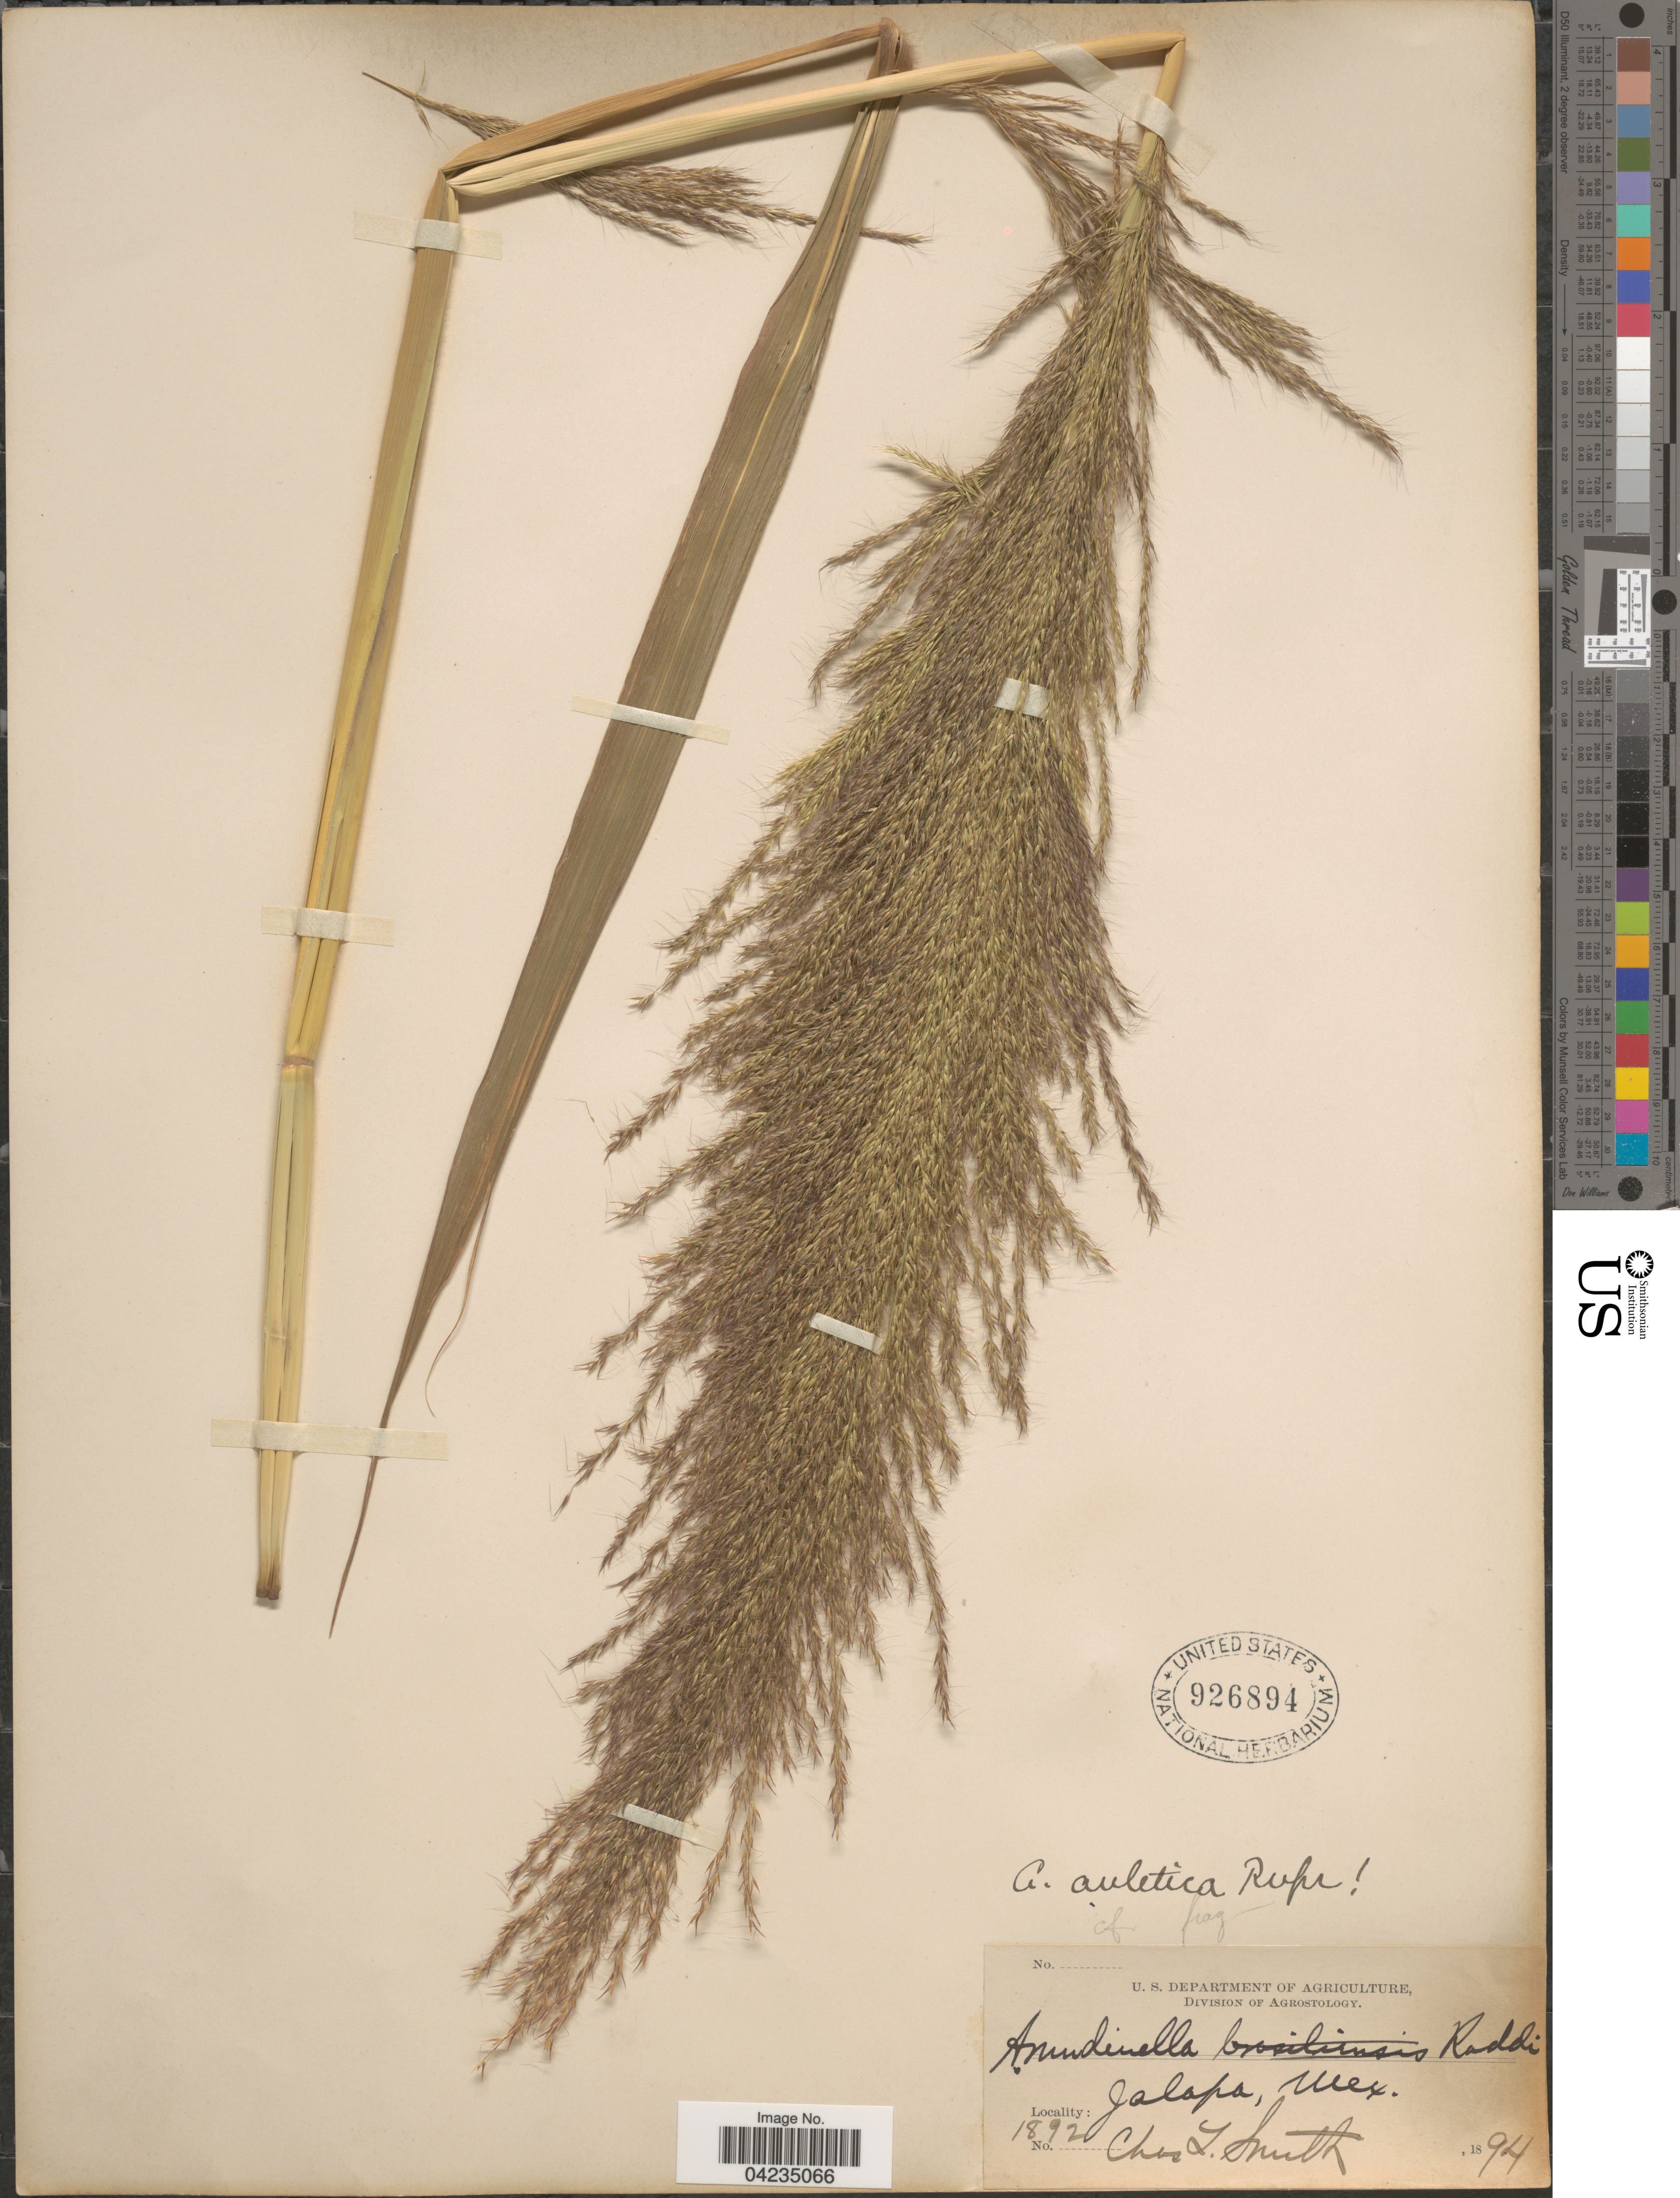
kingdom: Plantae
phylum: Tracheophyta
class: Liliopsida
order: Poales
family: Poaceae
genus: Arundinella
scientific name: Arundinella deppeana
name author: Nees ex Steud.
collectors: C. L. Smith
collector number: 1892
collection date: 1894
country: Mexico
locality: Jalapa.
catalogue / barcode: US 926894